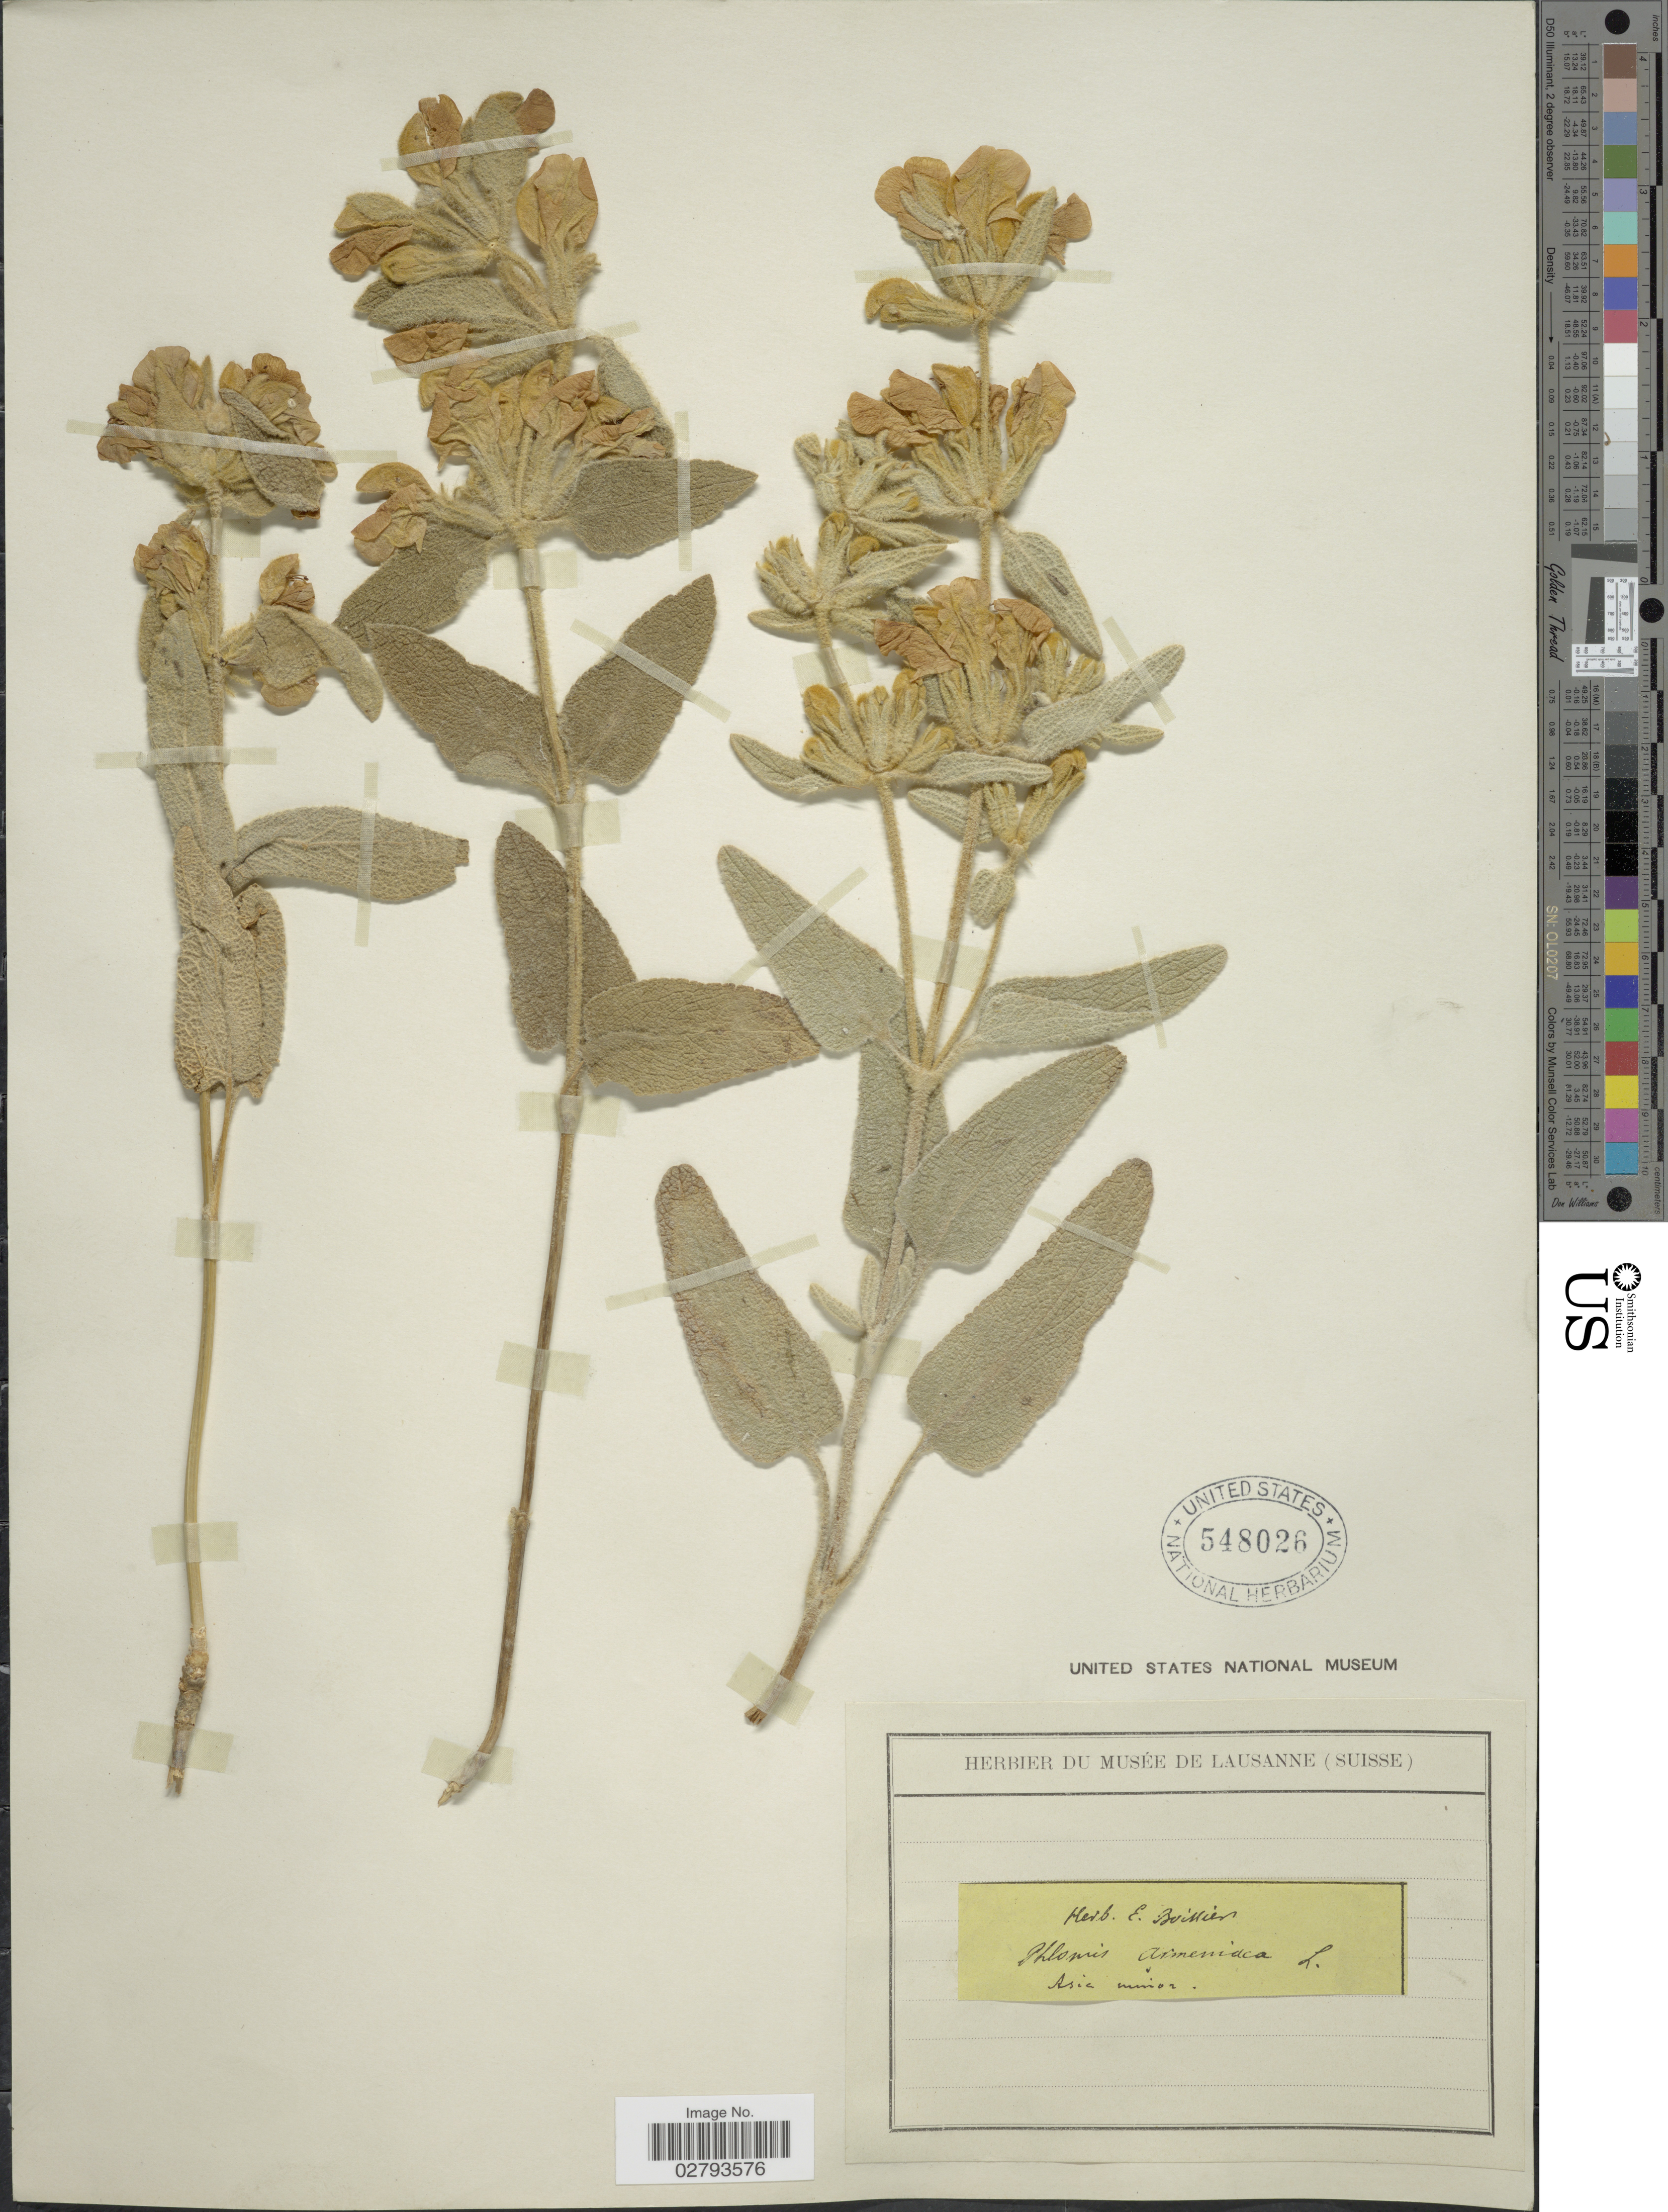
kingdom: Plantae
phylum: Tracheophyta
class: Magnoliopsida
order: Lamiales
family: Lamiaceae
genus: Phlomis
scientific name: Phlomis armeniaca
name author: Willd.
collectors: ex herb. E. Boissier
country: Turkey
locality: Asia minor.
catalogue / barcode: US 548026